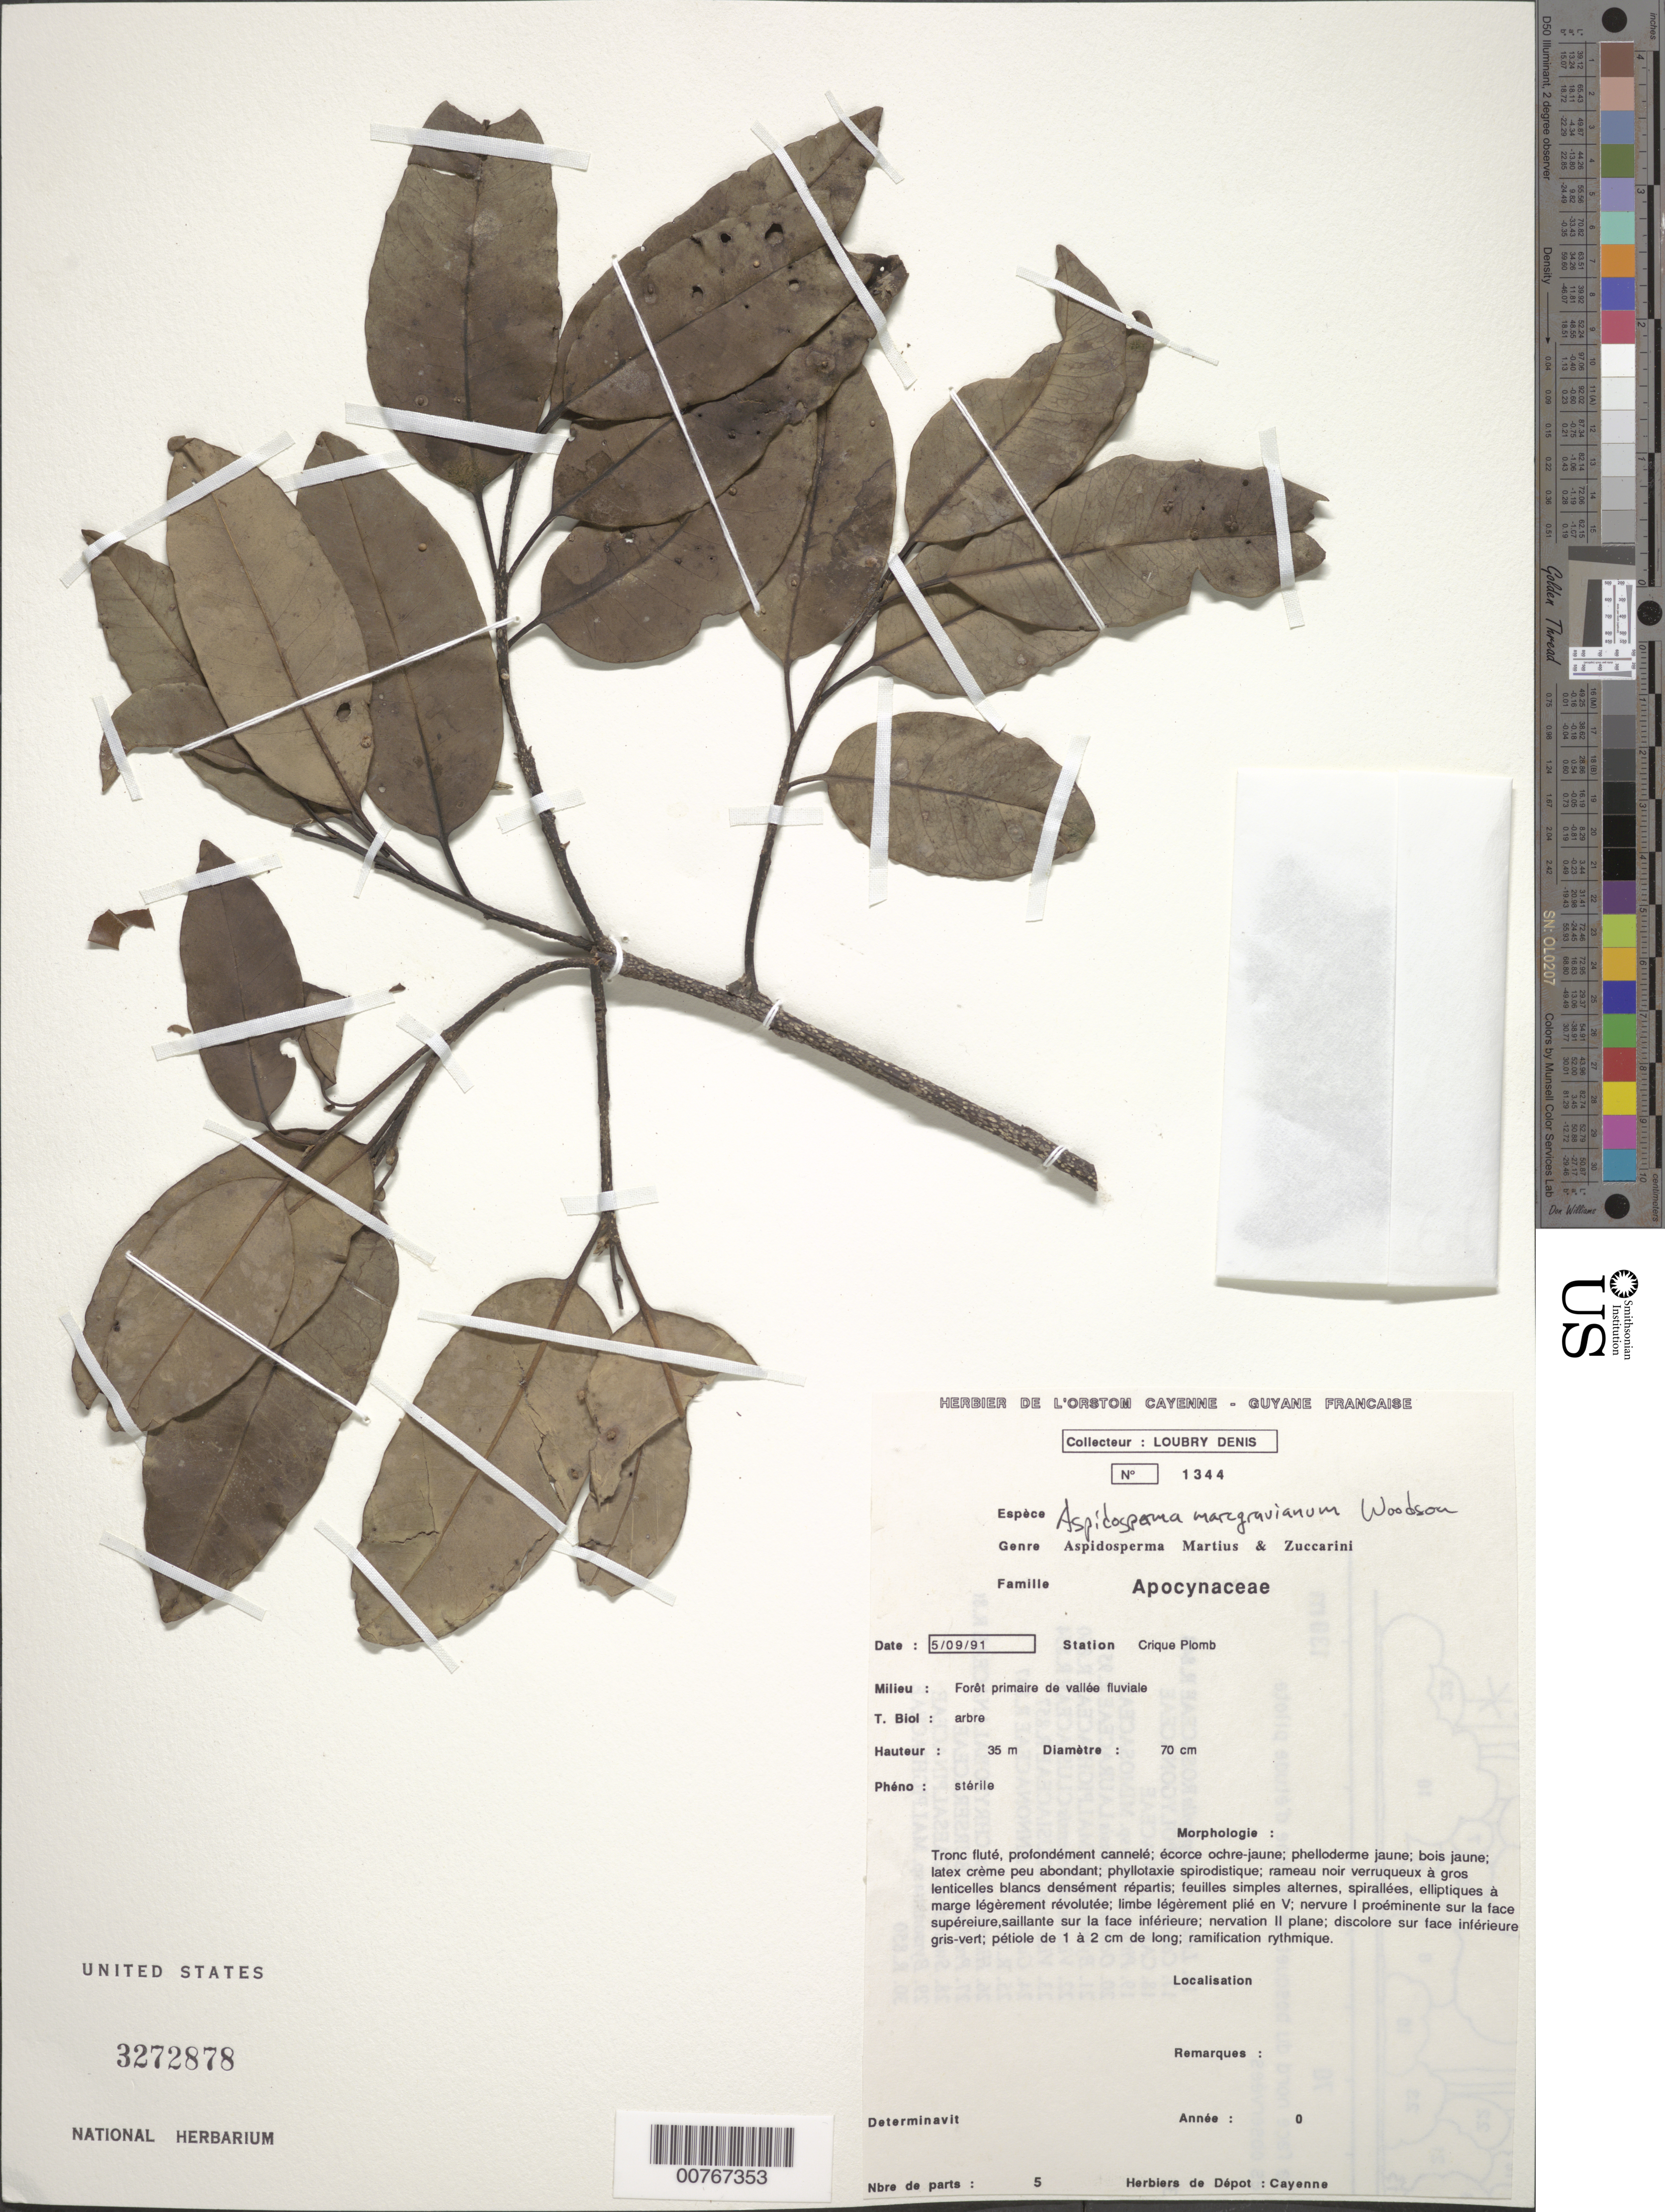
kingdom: Plantae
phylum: Tracheophyta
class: Magnoliopsida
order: Gentianales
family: Apocynaceae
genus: Aspidosperma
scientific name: Aspidosperma marcgravianum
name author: Woodson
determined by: Allorge, L.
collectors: D. Loubry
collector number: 1344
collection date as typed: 5-Sep-91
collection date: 1991-09-05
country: French Guiana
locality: Crique Plomb, Bassin du Sinnamary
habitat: Forêt inondable primaire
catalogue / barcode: US 3272878